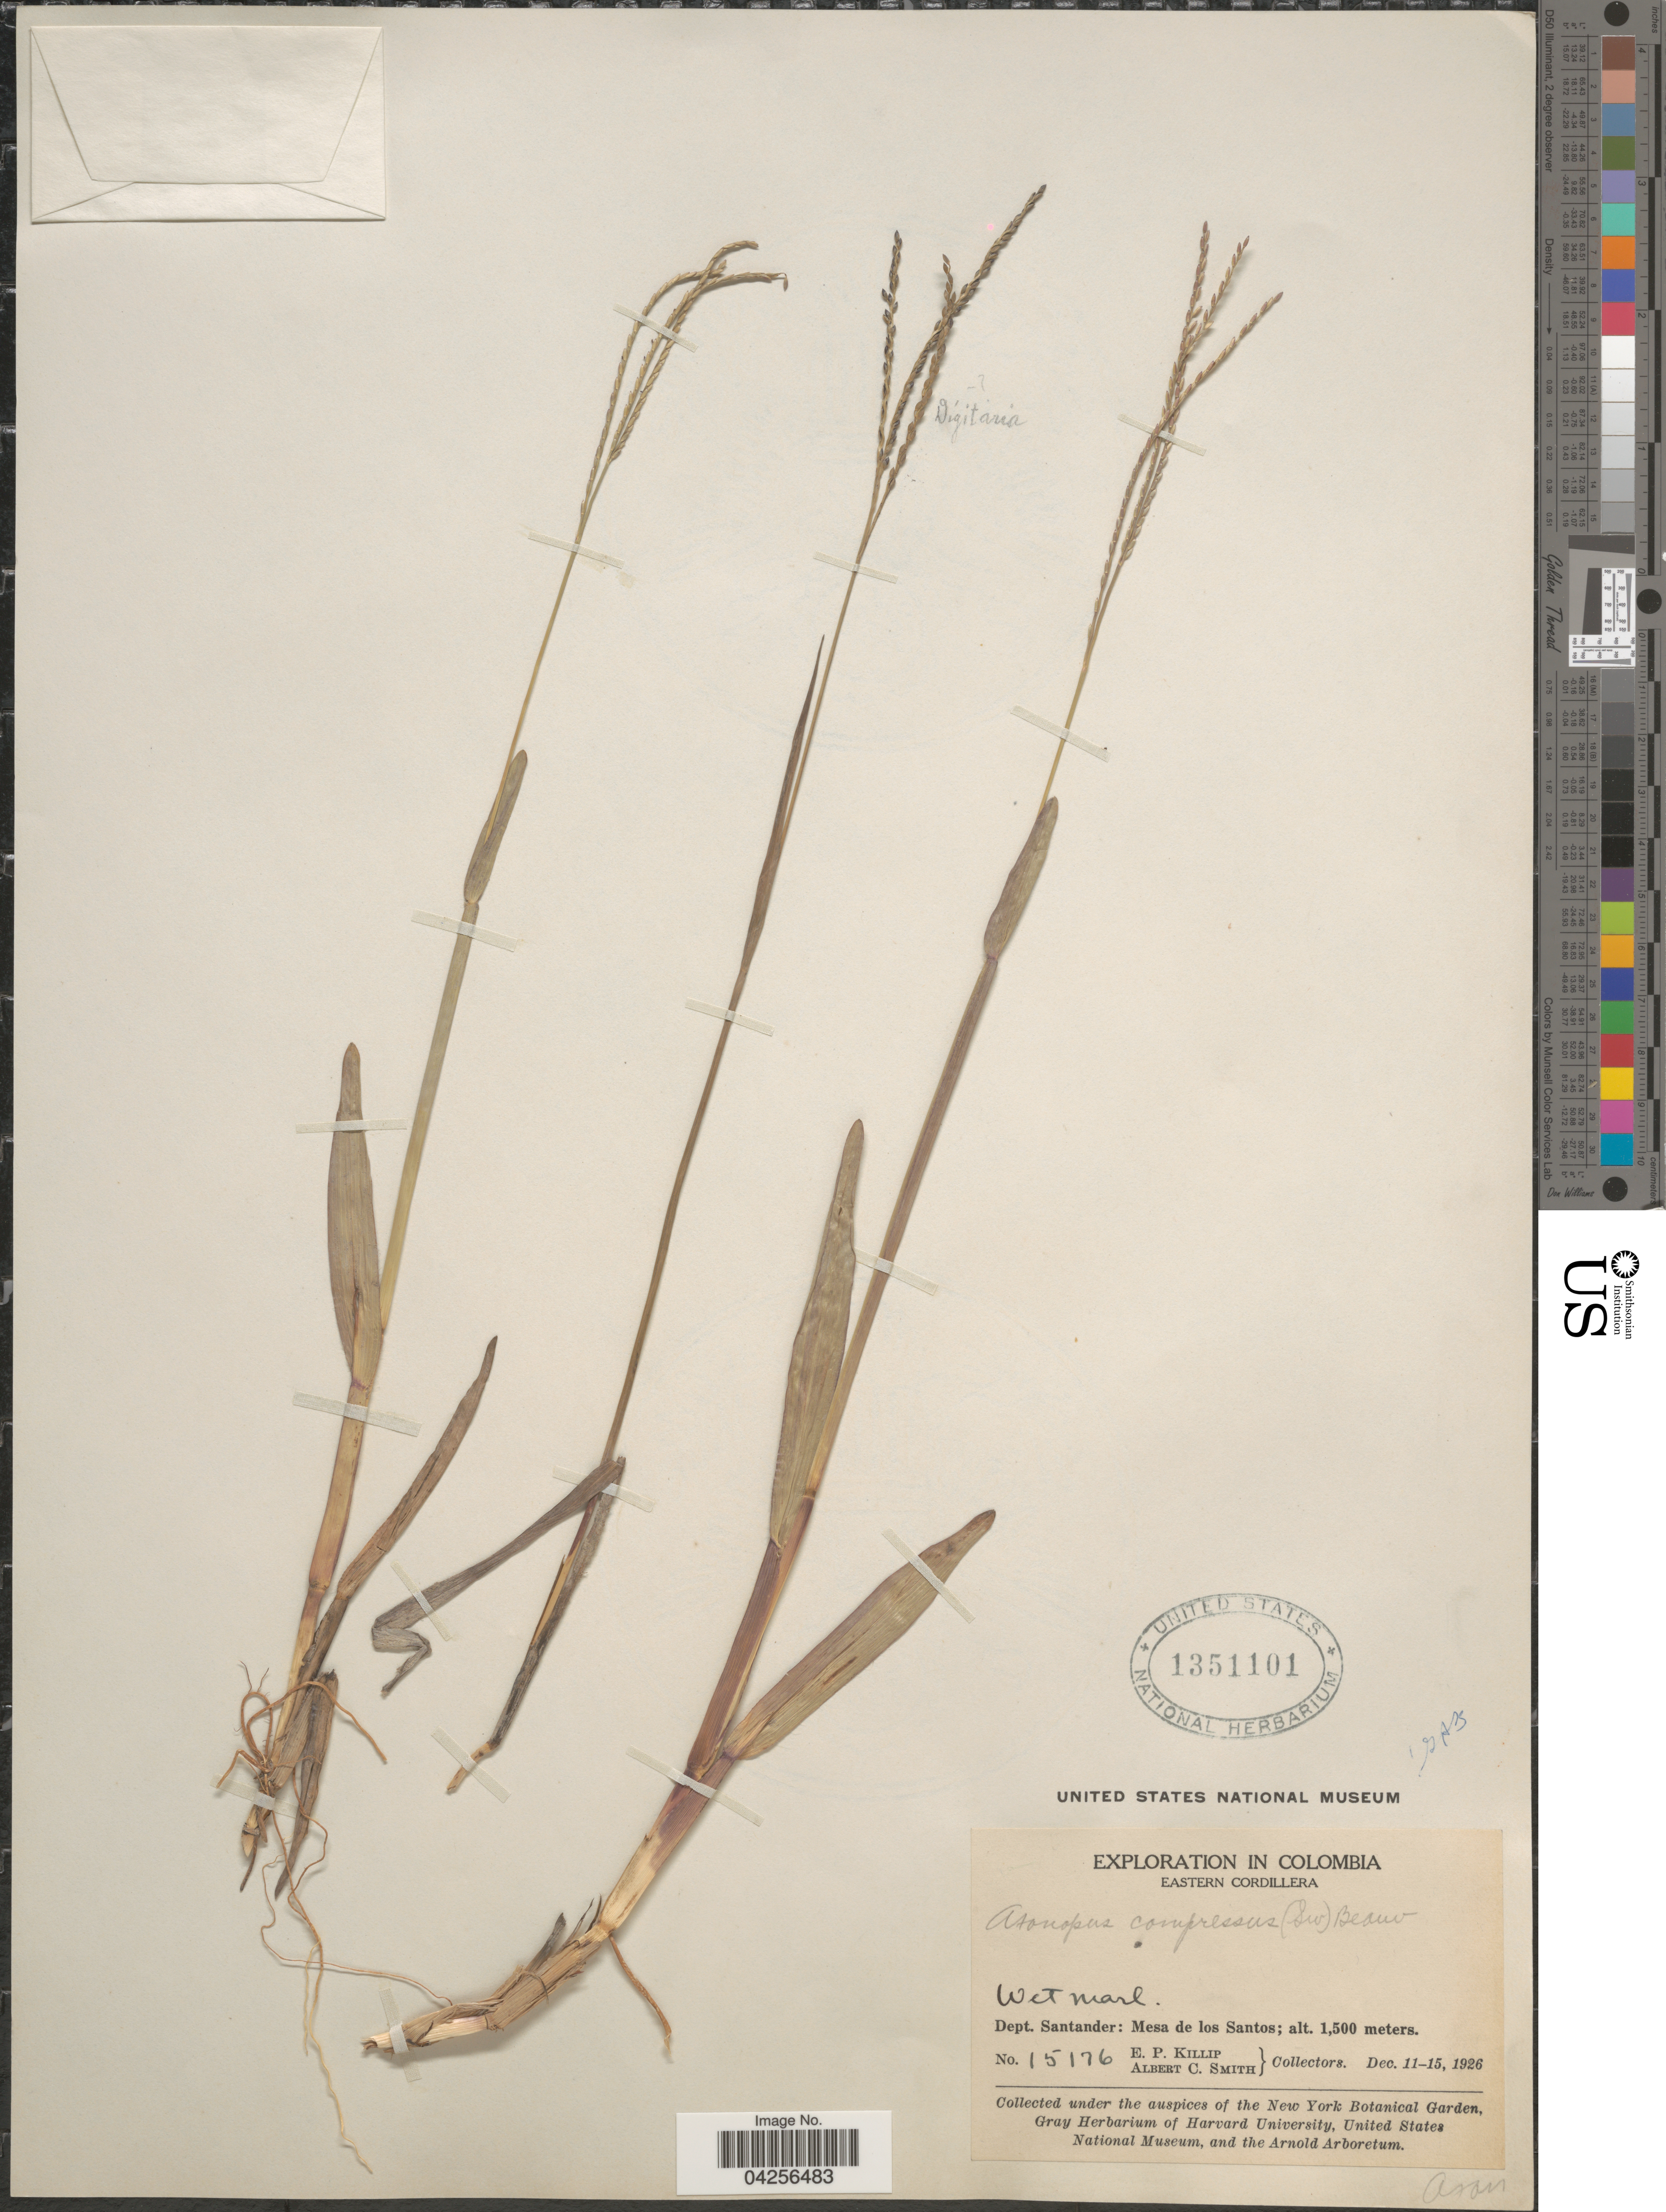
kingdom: Plantae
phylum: Tracheophyta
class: Liliopsida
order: Poales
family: Poaceae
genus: Axonopus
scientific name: Axonopus compressus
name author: (Sw.) P. Beauv.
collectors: E. P. Killip & A. C. Smith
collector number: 15176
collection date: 1926-12-11/1926-12-15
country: Colombia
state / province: Santander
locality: Exploration in Colombia. Eastern Cordillera. Dept. Santander: Mesa de los Santos.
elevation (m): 1500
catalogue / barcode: US 1351101